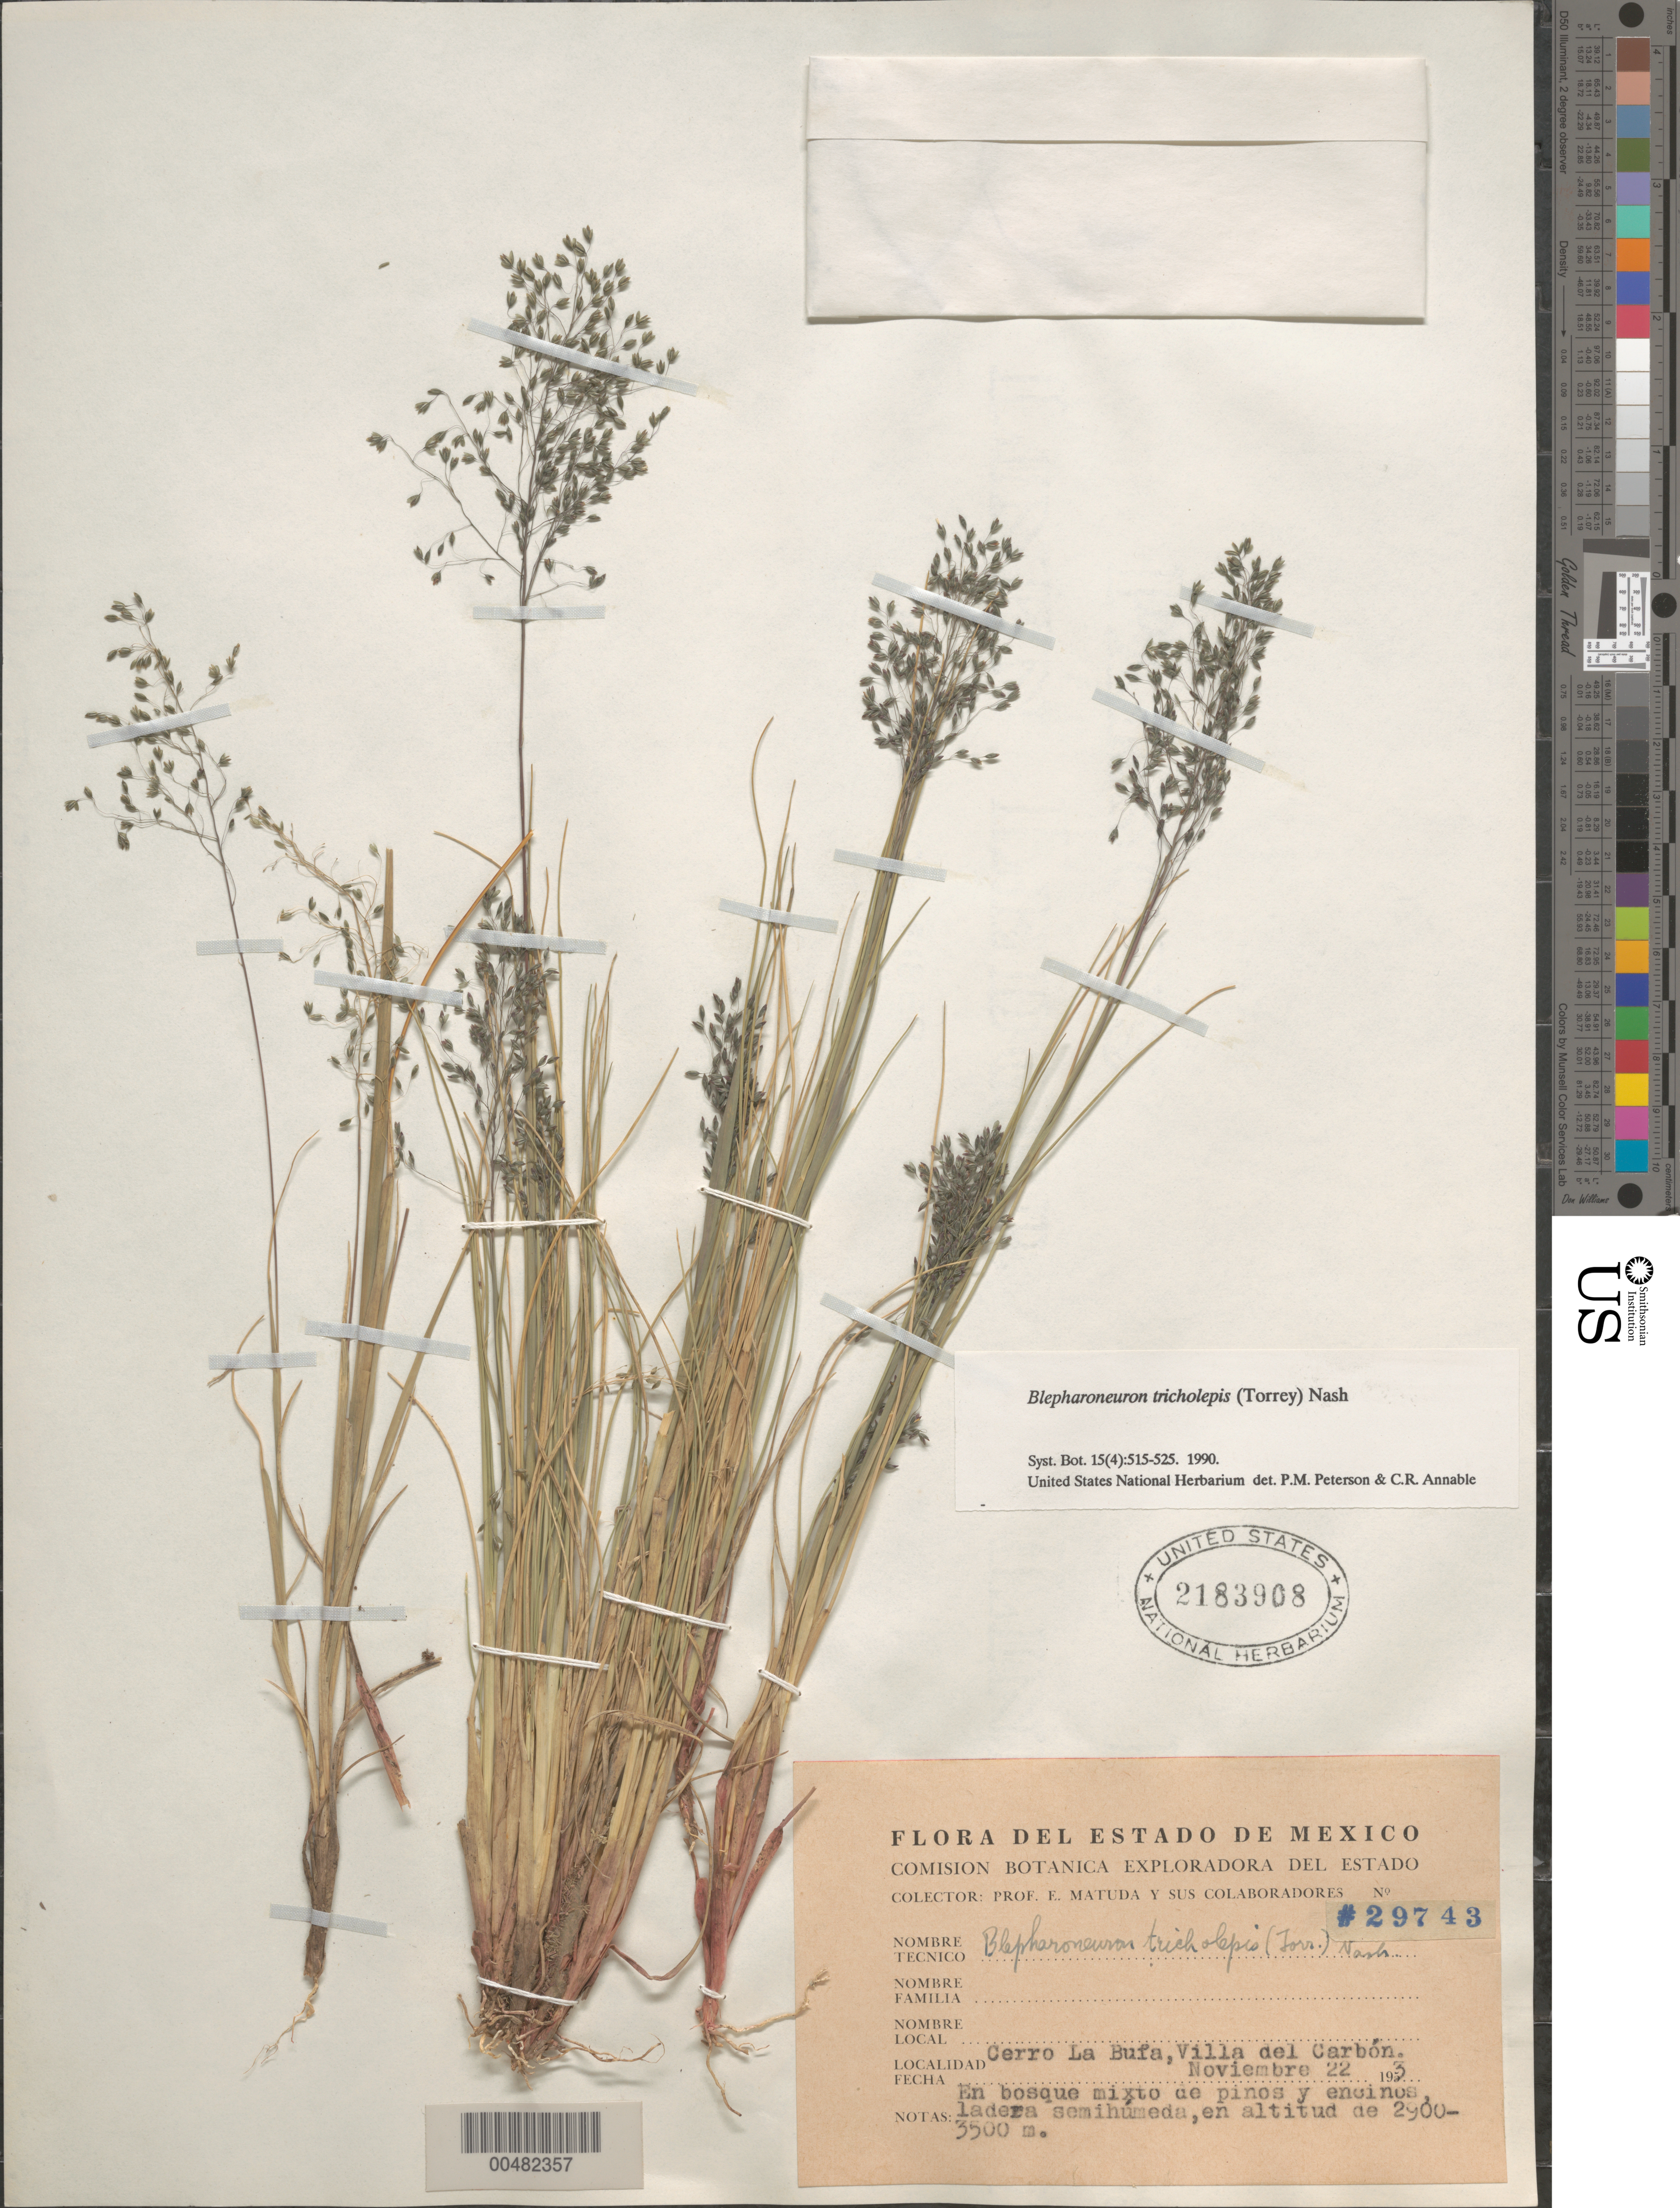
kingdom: Plantae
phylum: Tracheophyta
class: Liliopsida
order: Poales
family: Poaceae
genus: Blepharoneuron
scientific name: Blepharoneuron tricholepis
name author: (Torr.) Nash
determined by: Peterson, P. M.; Annable, C. R.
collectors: E. Matuda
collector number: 29743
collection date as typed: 22 Nov 1953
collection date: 1953-11-22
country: Mexico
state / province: México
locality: Cerro La Bufa, Villa del Carbón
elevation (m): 2900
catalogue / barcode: US 2183908